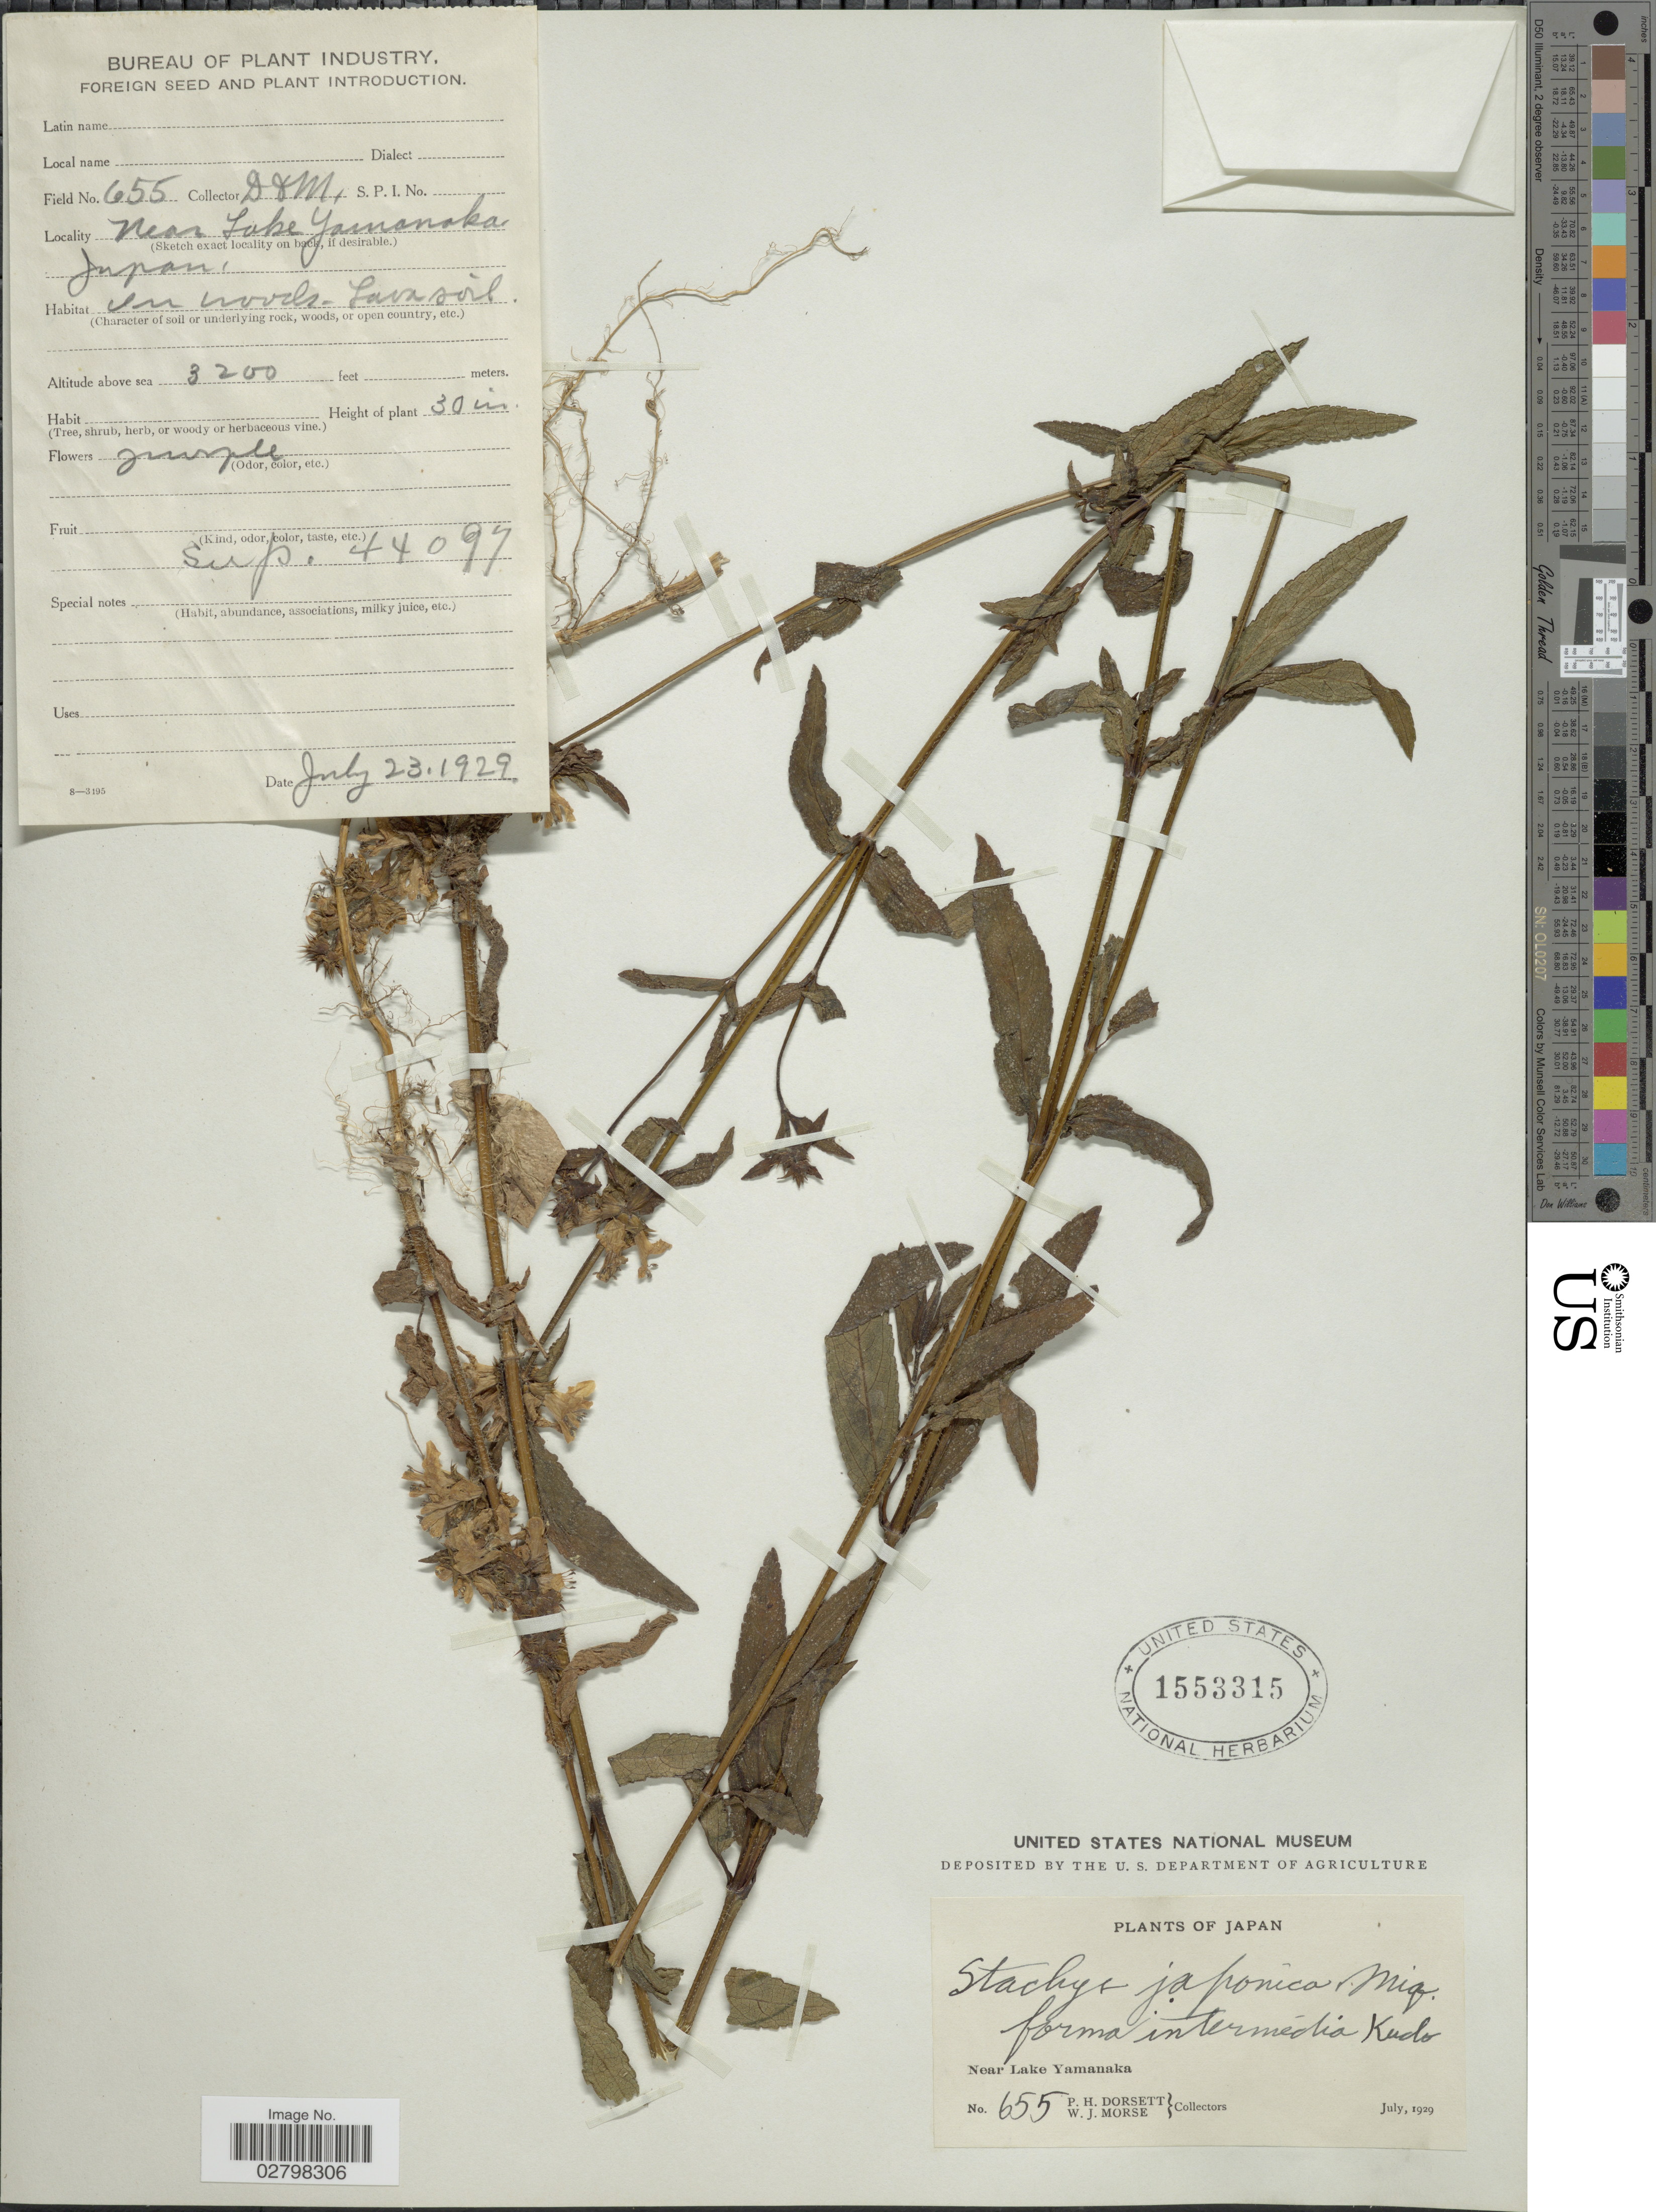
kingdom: Plantae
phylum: Tracheophyta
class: Magnoliopsida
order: Lamiales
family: Lamiaceae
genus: Stachys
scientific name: Stachys japonica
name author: Miq.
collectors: P. H. Dorsett & W. J. Morse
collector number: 655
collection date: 1929-07-23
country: Japan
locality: Near Lake Yamanaka.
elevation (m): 975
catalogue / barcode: US 1553315